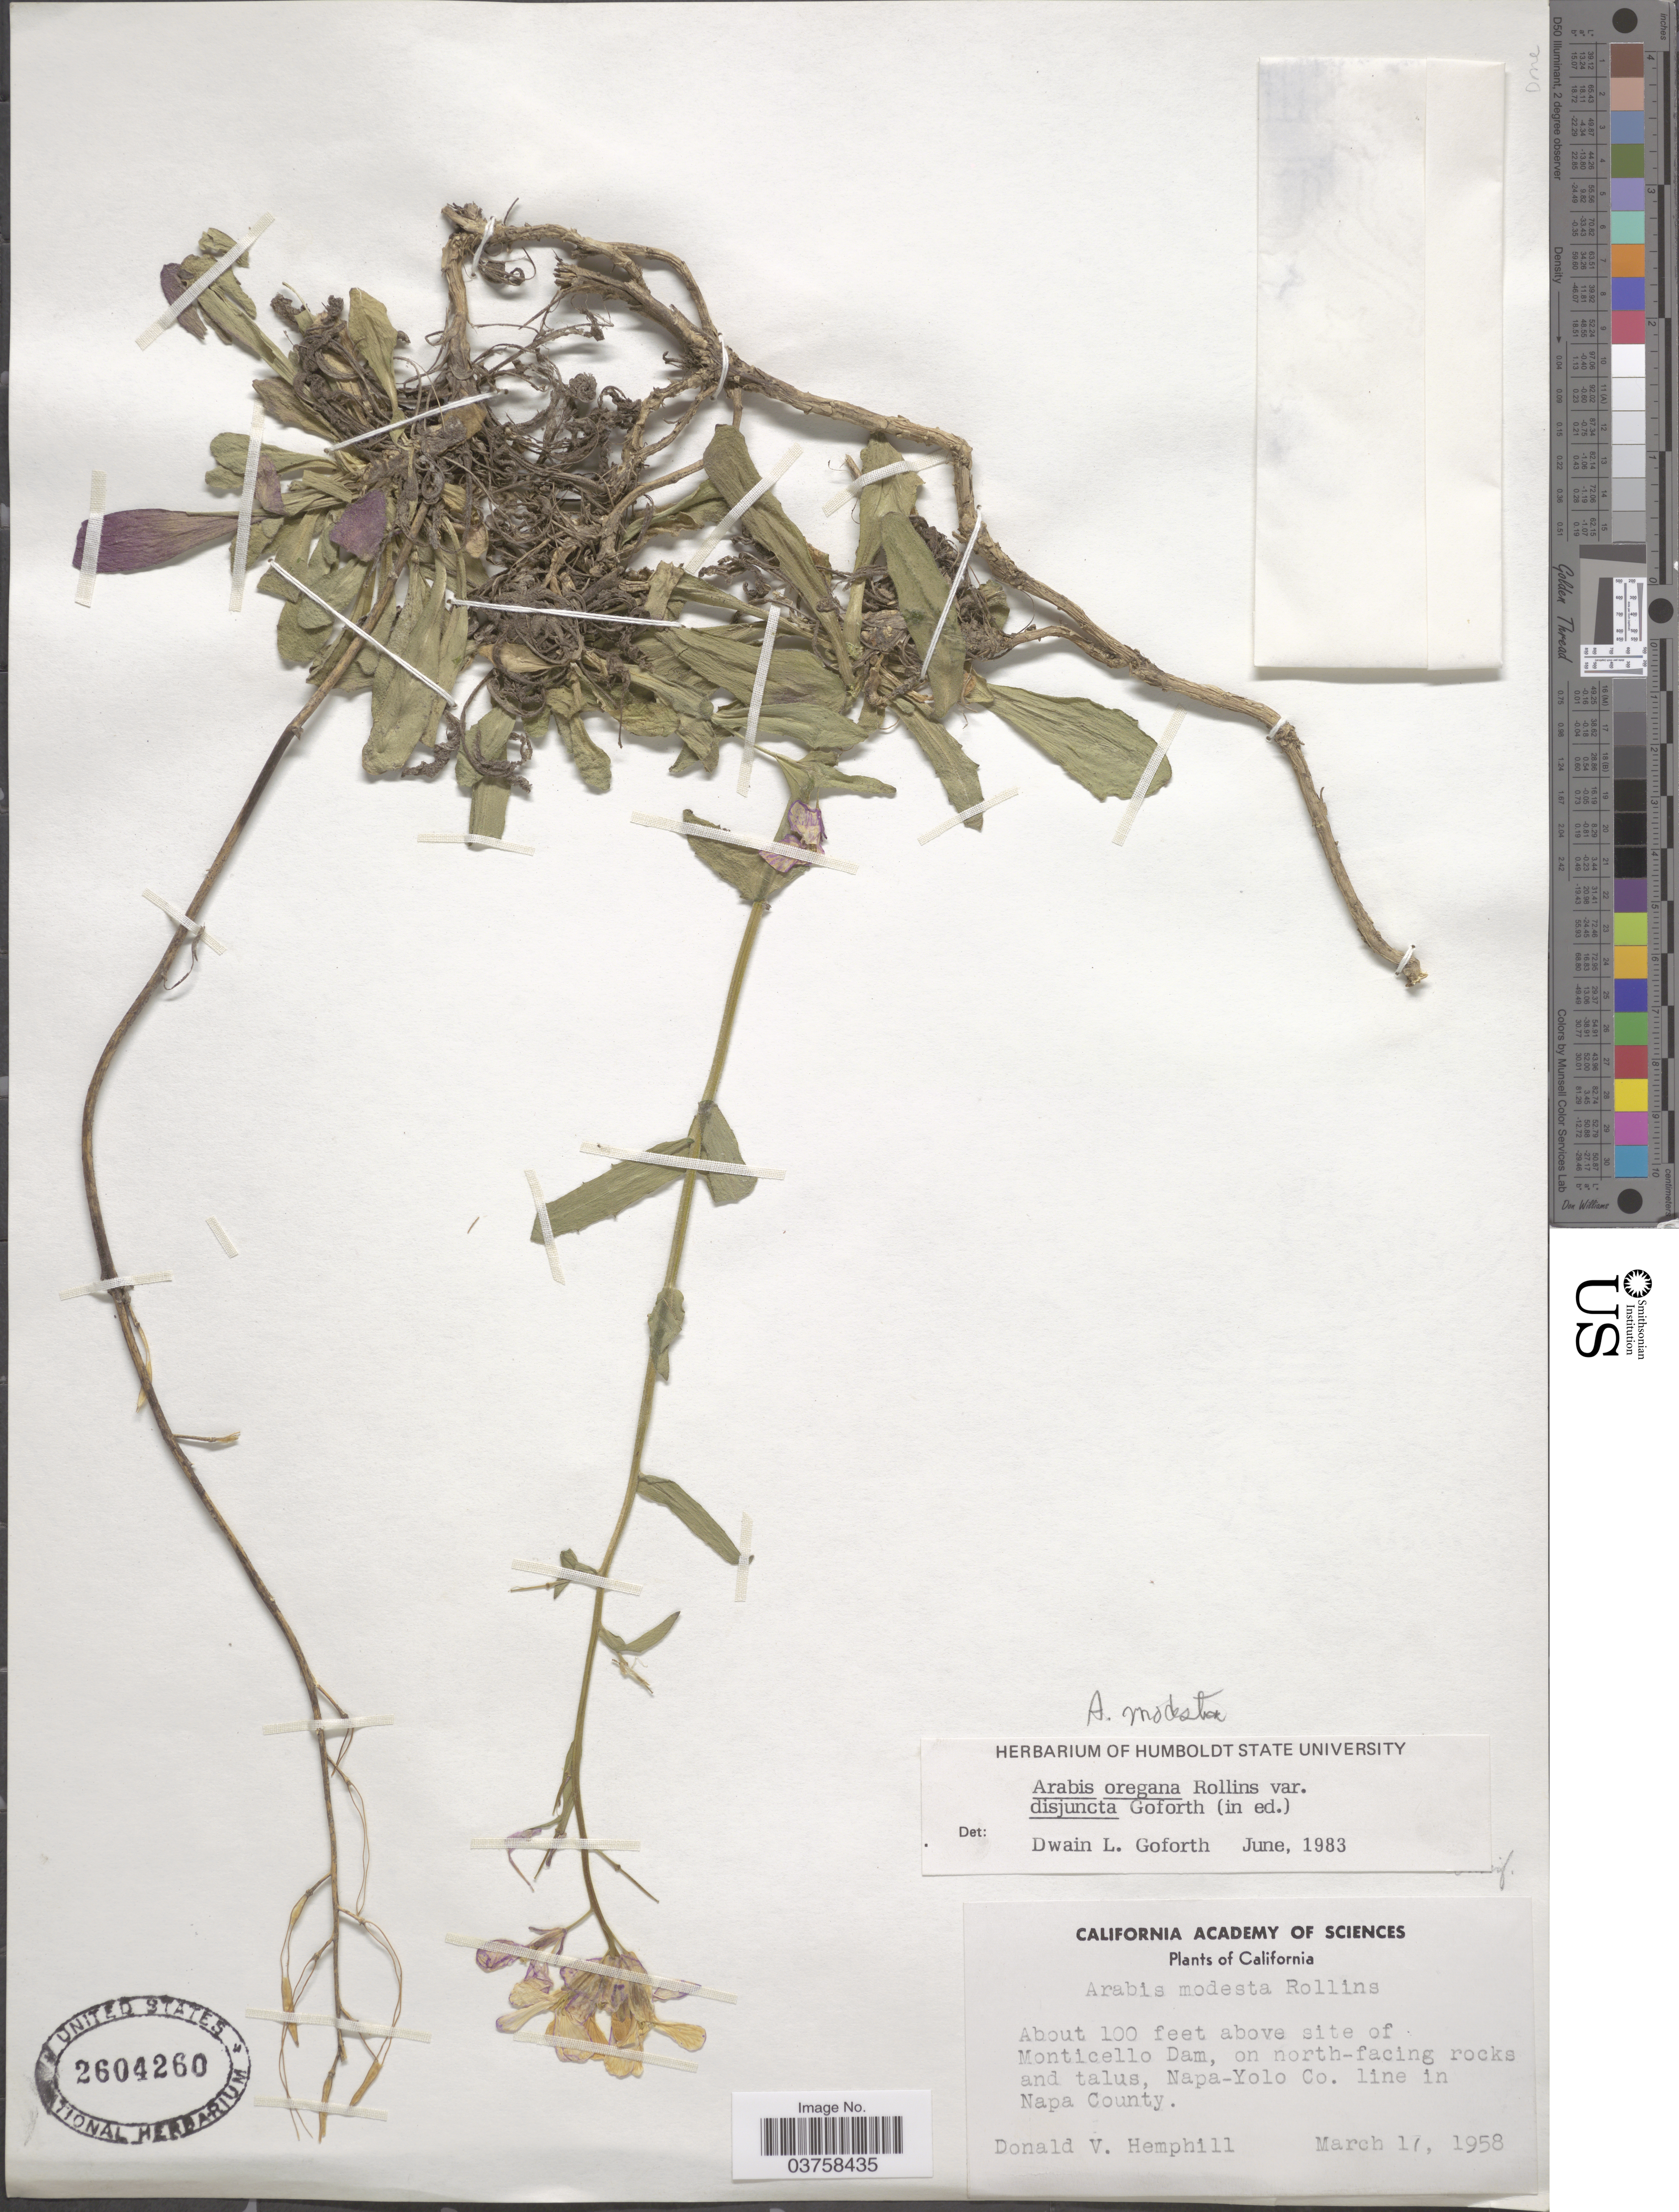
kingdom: Plantae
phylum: Tracheophyta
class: Magnoliopsida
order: Brassicales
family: Brassicaceae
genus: Arabis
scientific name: Arabis oregana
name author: Rollins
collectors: D. Hemphill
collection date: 1958-03-17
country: United States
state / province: California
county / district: Napa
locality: About 100 feet above site of Monticello Dam, on north-facing rocks and talus, Napa-Yolo Co. line in Napa County.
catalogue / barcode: US 2604260